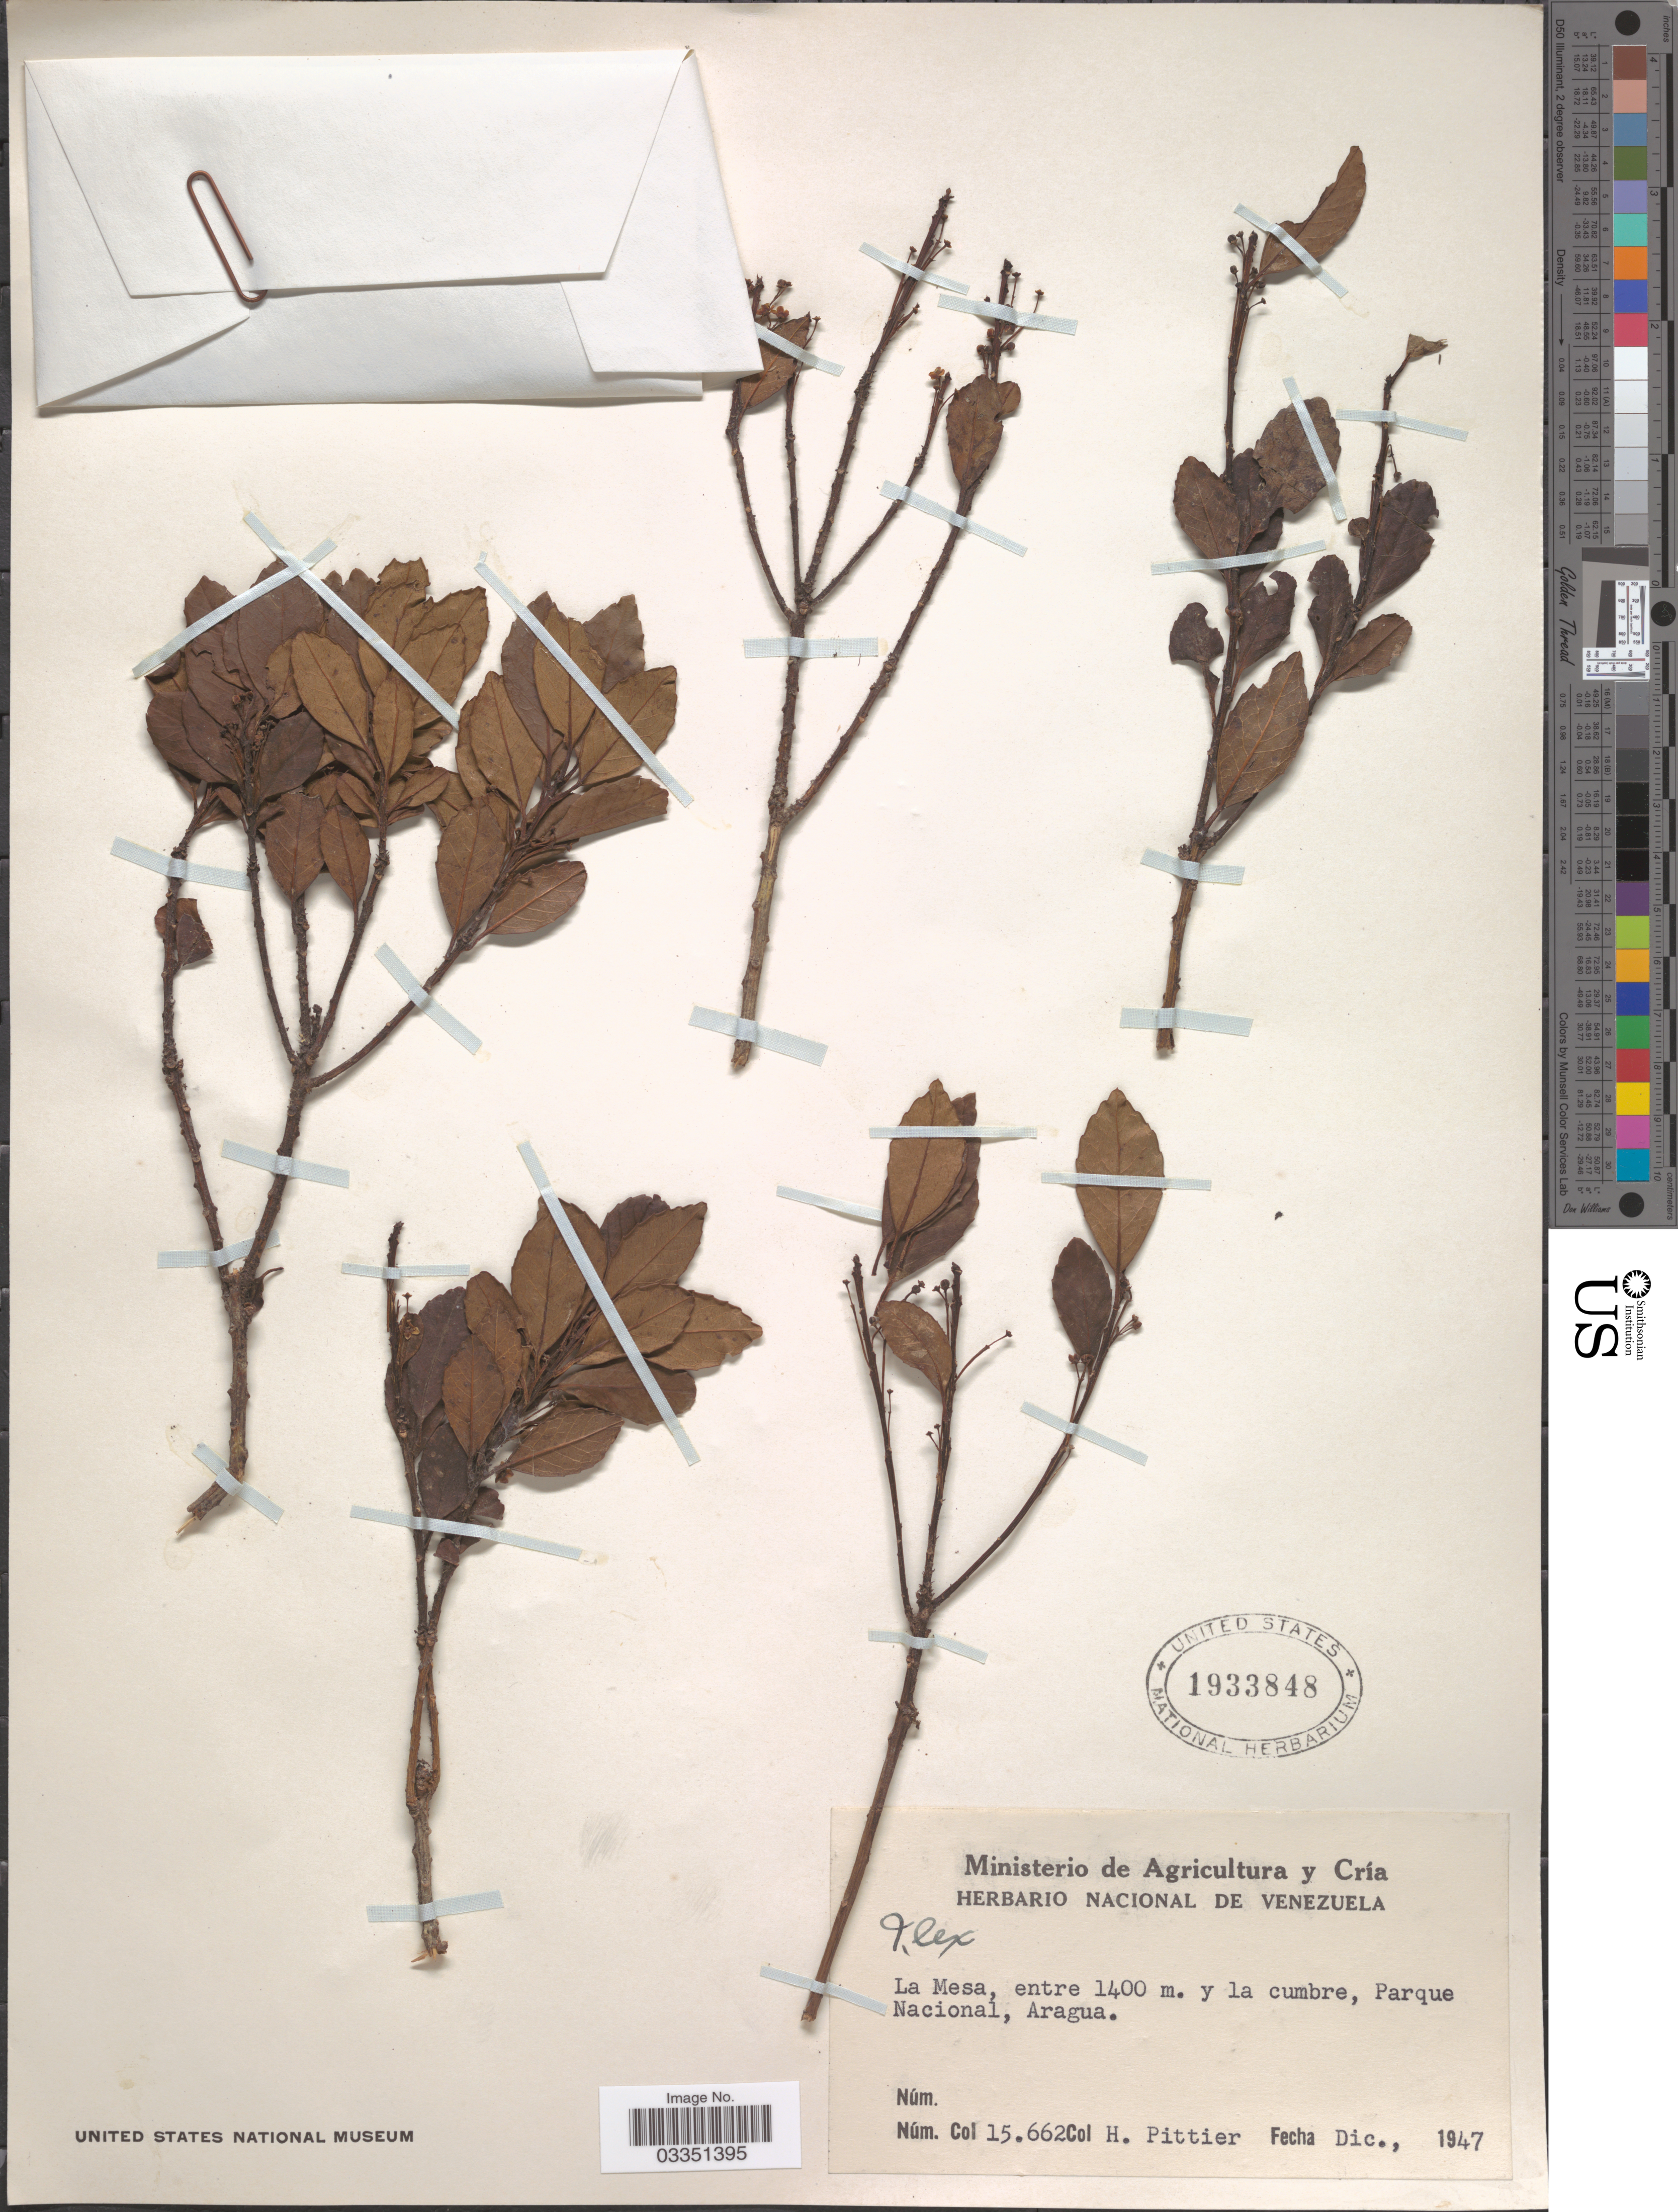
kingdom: Plantae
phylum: Tracheophyta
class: Magnoliopsida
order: Aquifoliales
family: Aquifoliaceae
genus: Ilex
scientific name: Ilex sp.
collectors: H. F. Pittier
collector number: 15662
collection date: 1947-12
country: Venezuela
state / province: Aragua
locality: La Mesa, entre 1400 m. y la cumbre, Parque Nacional.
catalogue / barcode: US 1933848